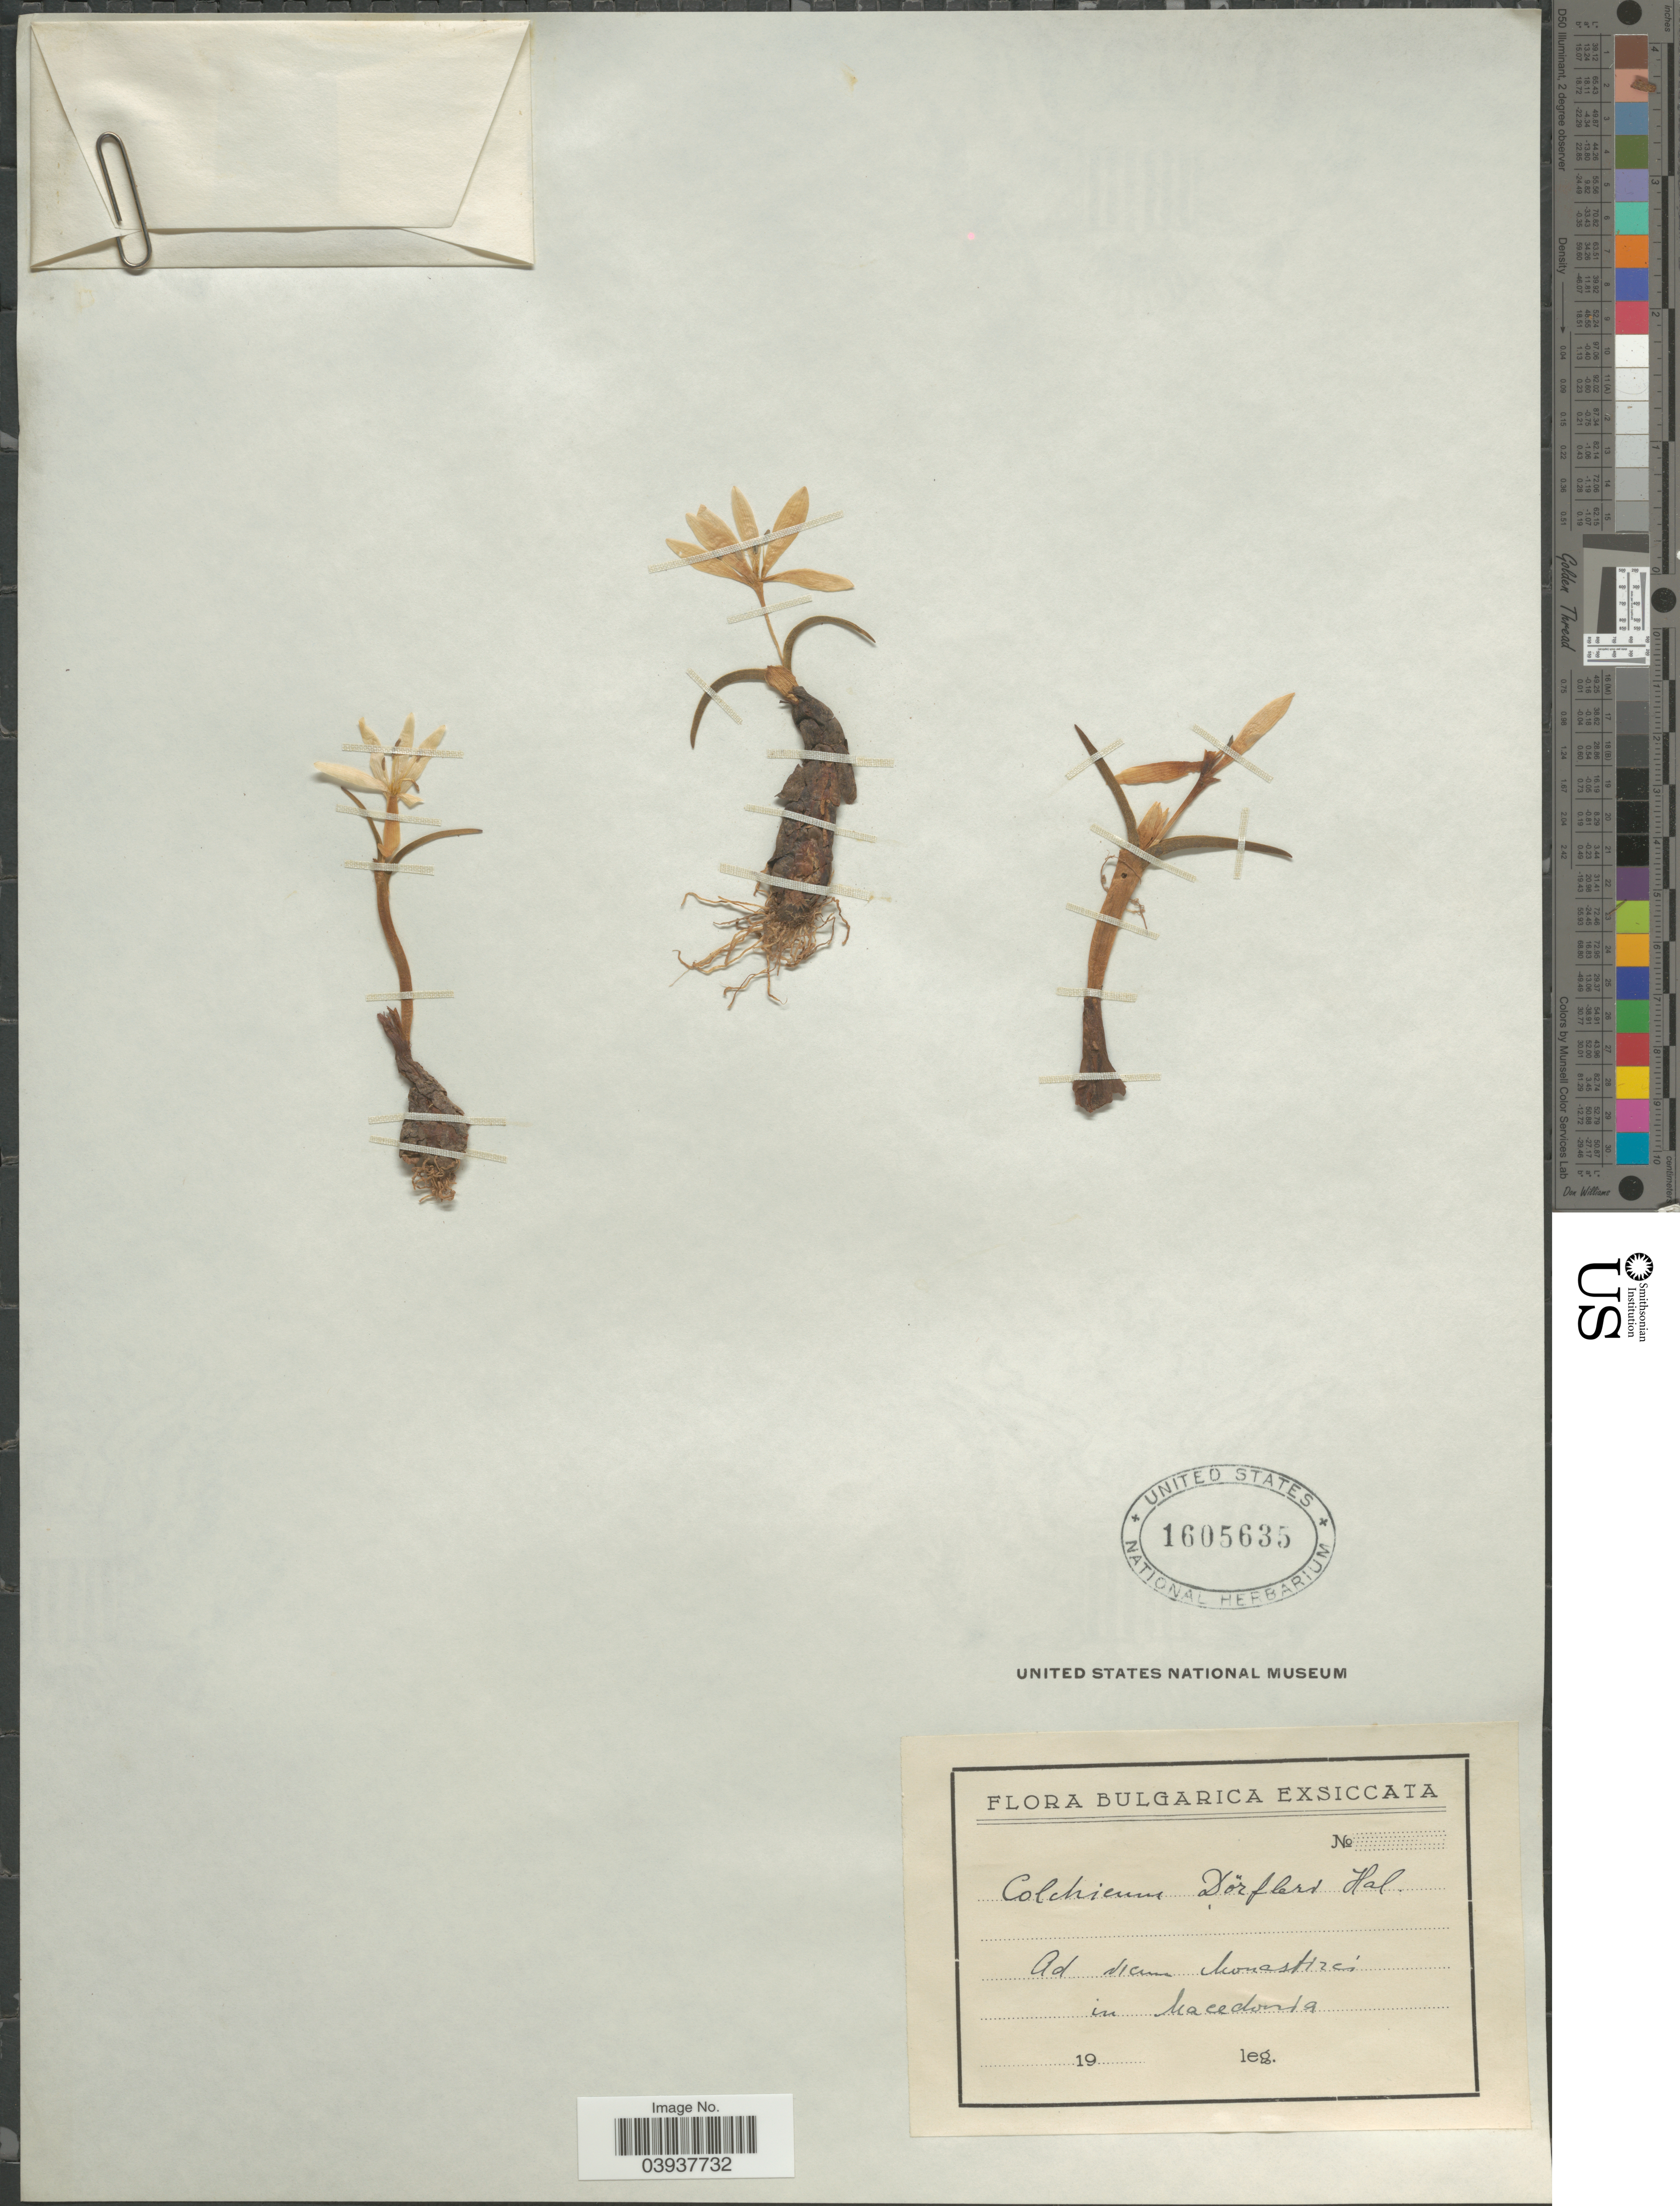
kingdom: Plantae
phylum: Tracheophyta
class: Liliopsida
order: Liliales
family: Colchicaceae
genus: Colchicum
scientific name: Colchicum doerfleri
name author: Halácsy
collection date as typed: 19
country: Bulgaria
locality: Bulgarica. Ad dicum Monastizci in Macedonia.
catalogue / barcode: US 1605635